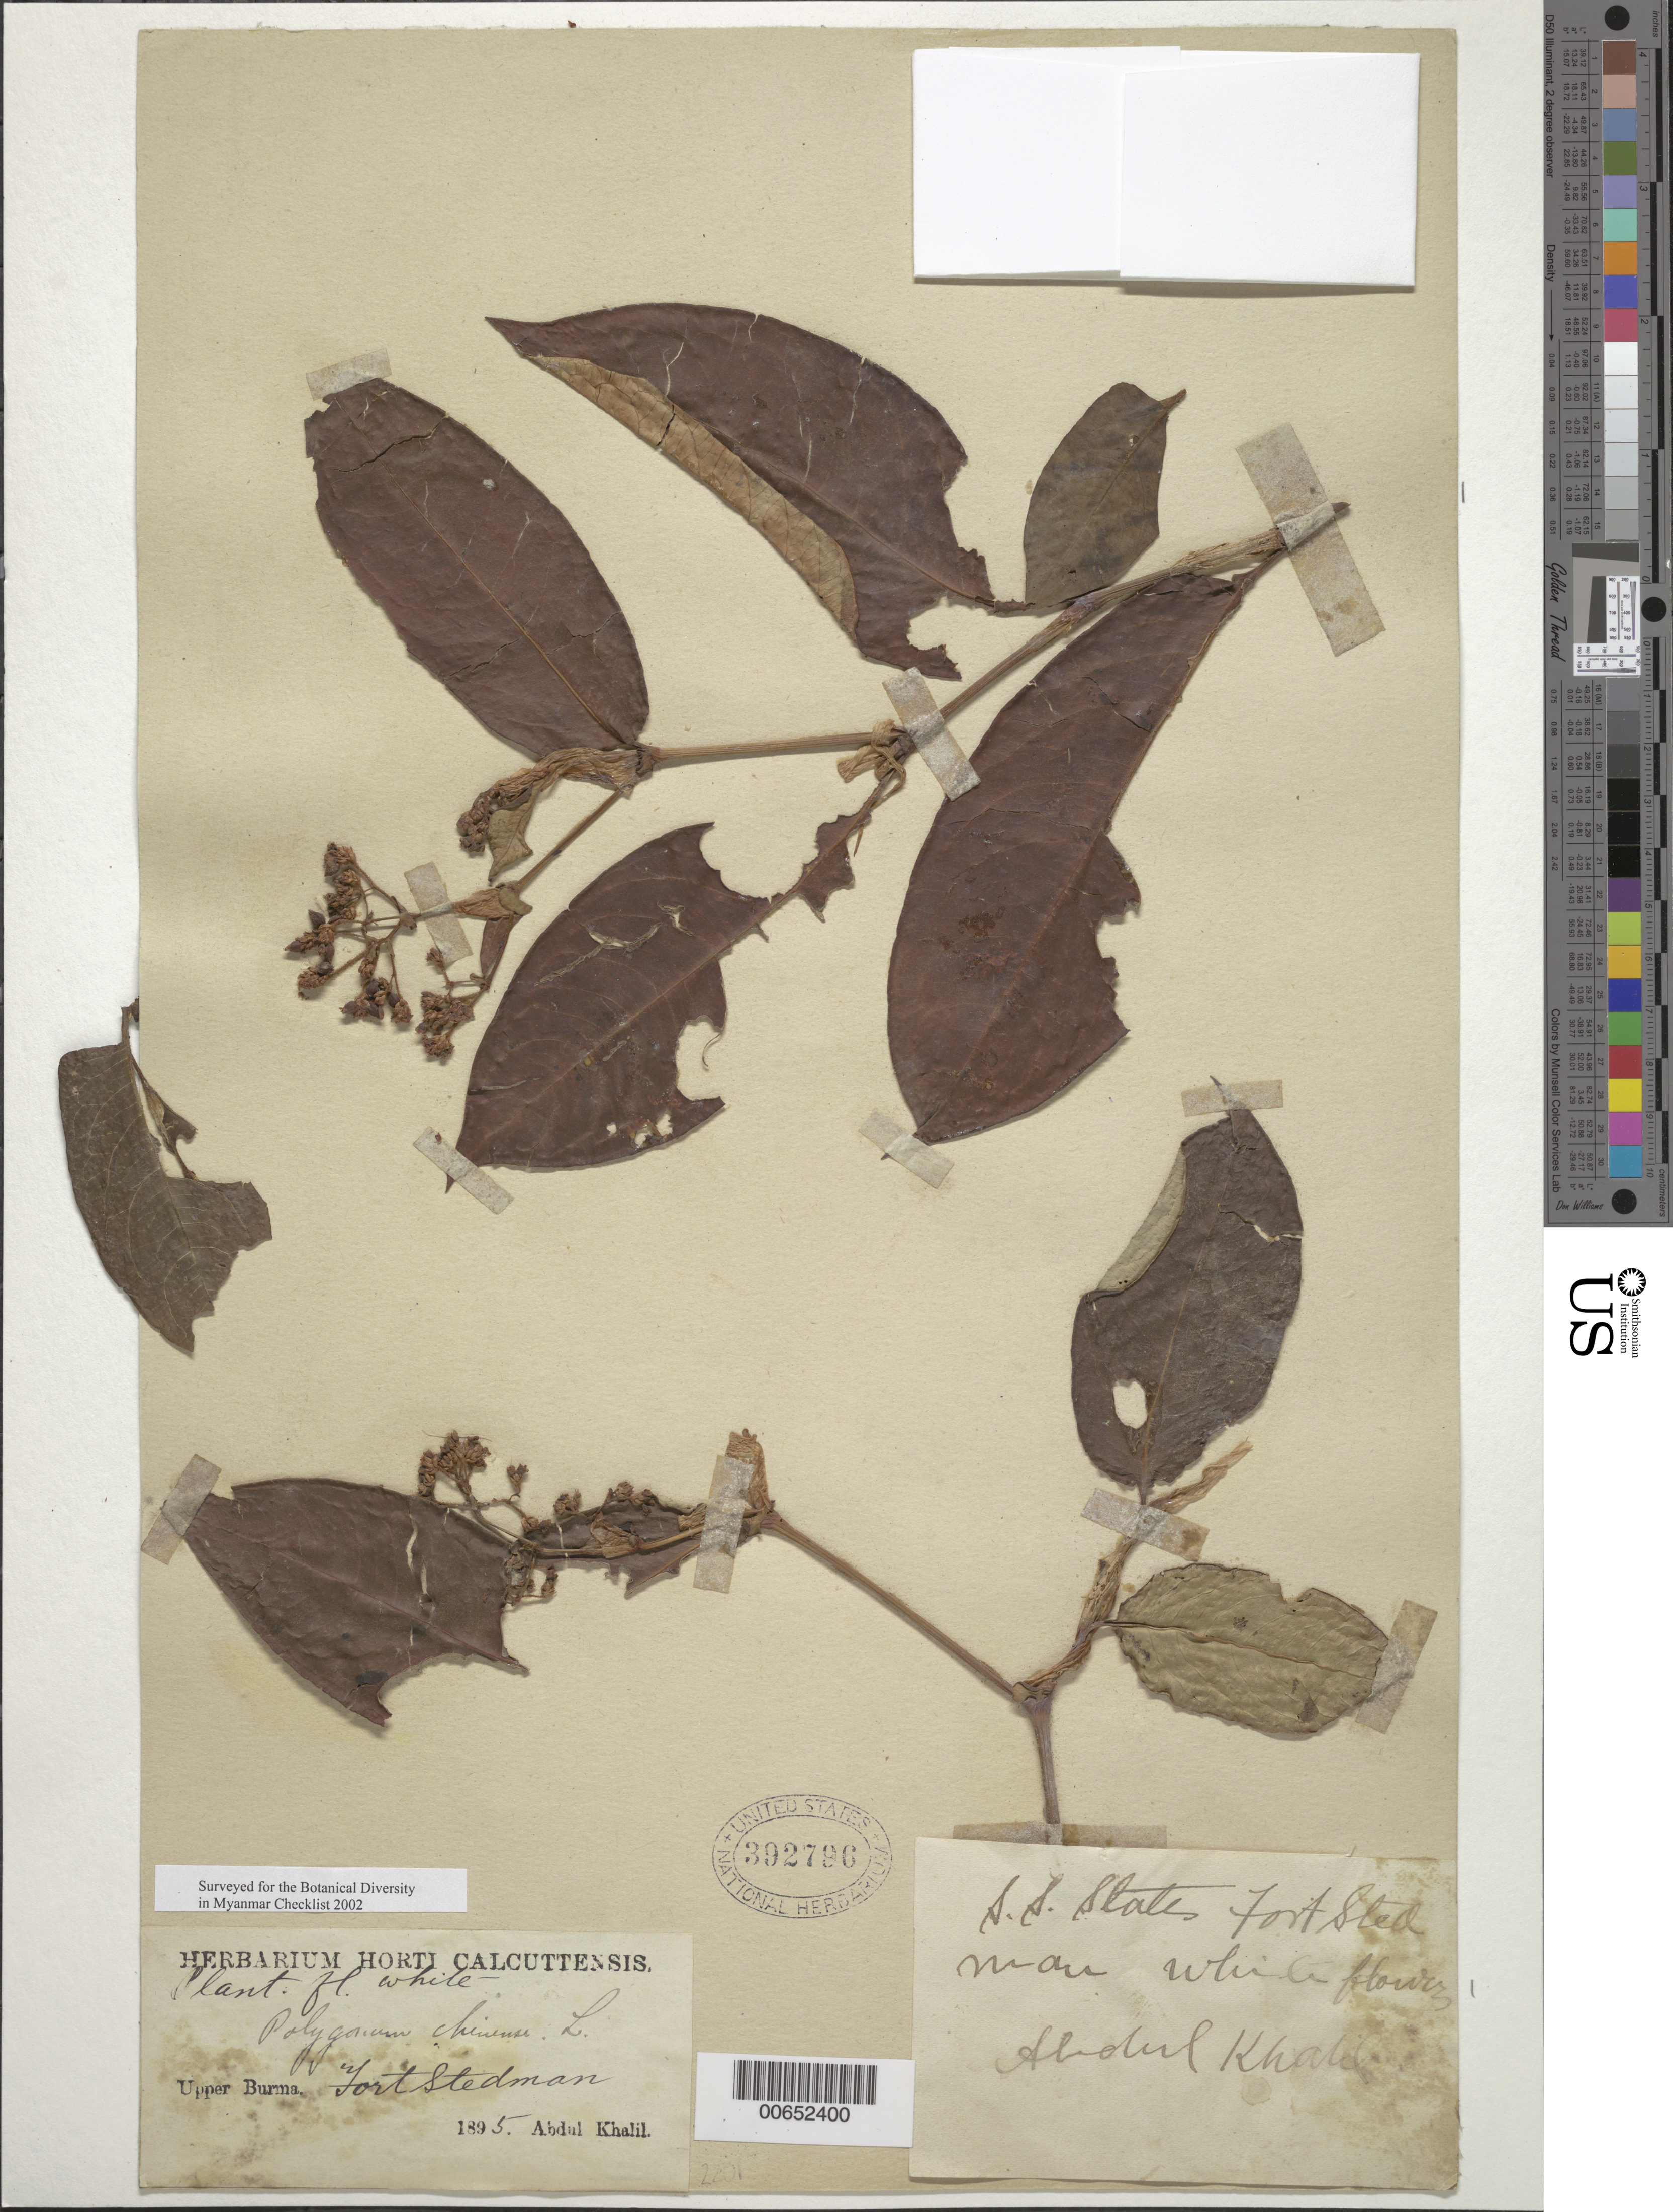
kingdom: Plantae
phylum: Tracheophyta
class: Magnoliopsida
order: Caryophyllales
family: Polygonaceae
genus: Polygonum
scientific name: Polygonum chinense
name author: L.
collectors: A. Khalil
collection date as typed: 1895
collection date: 1895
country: Myanmar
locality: Upper Burma, Ft. Stedman.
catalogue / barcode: US 392796